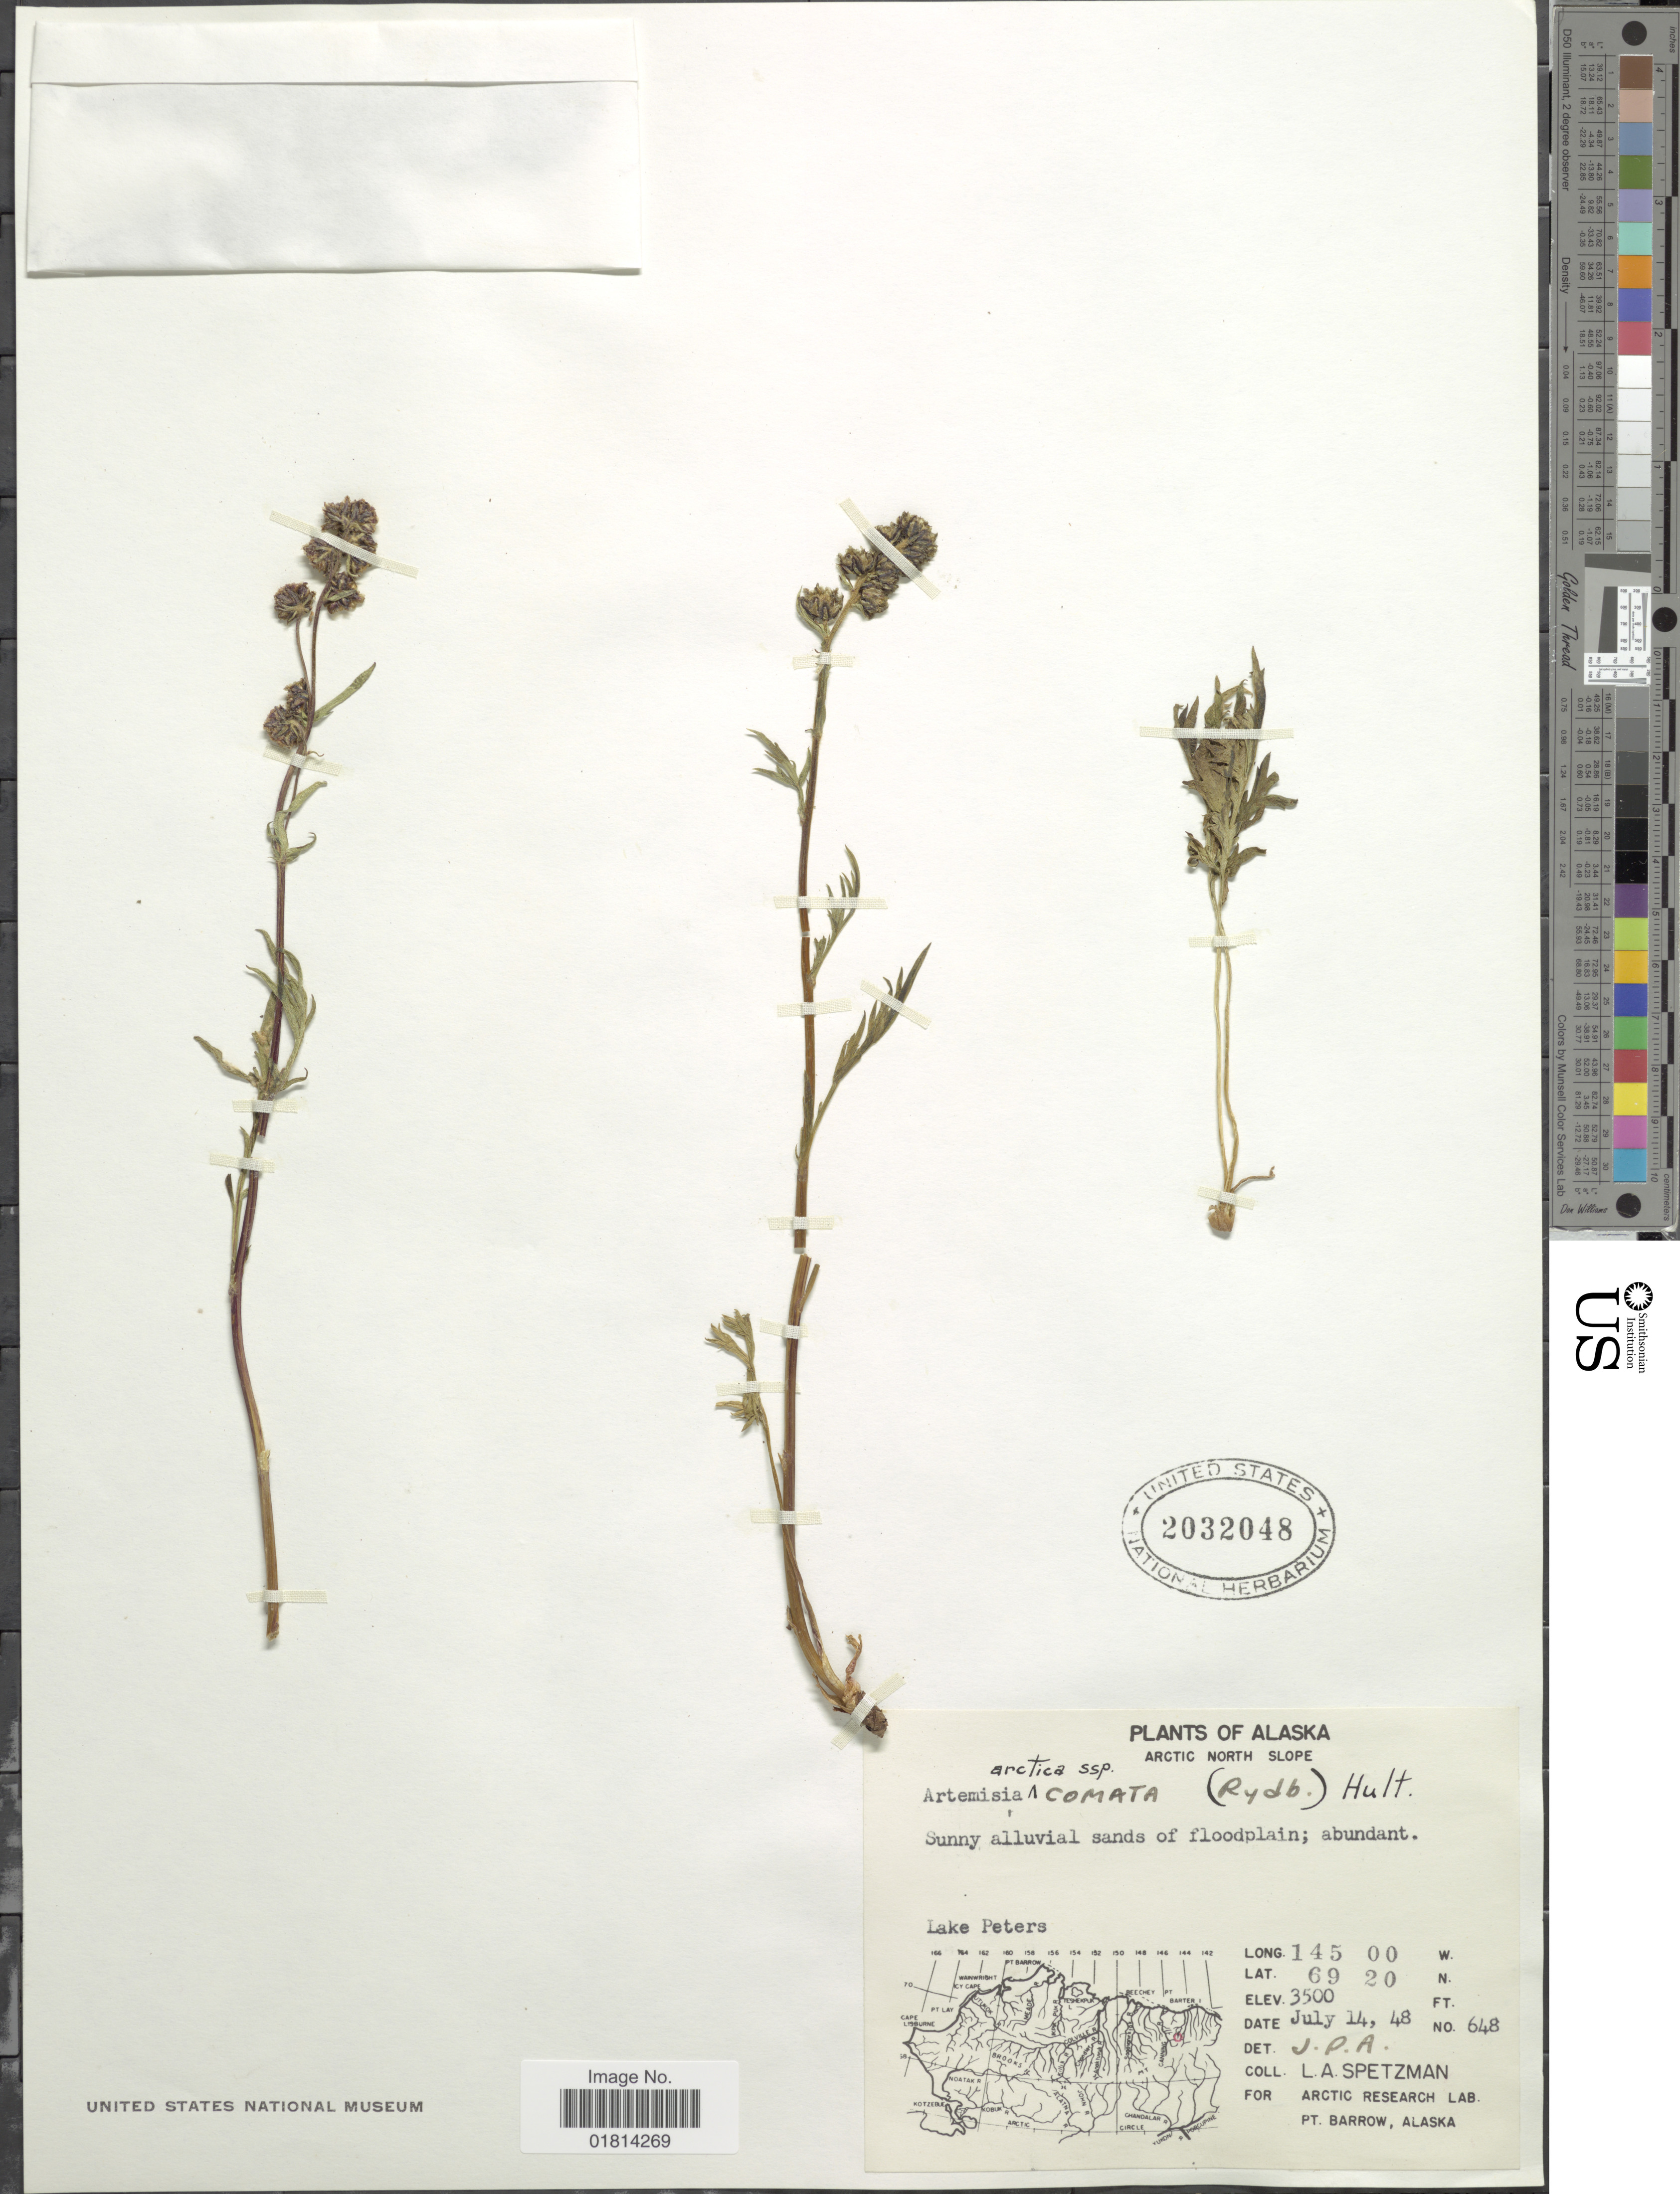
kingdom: Plantae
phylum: Tracheophyta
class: Magnoliopsida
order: Asterales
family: Asteraceae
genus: Artemisia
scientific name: Artemisia arctica subsp. comata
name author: (Rydb.) Hultén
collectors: L. Spetzman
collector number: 648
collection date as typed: Transcribed d/m/y: 14/7/48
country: United States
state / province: Alaska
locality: Arctic North Slope. Sunny alluvial sands of floodplain; abundant. Lake Peters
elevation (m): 1067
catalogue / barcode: US 2032048